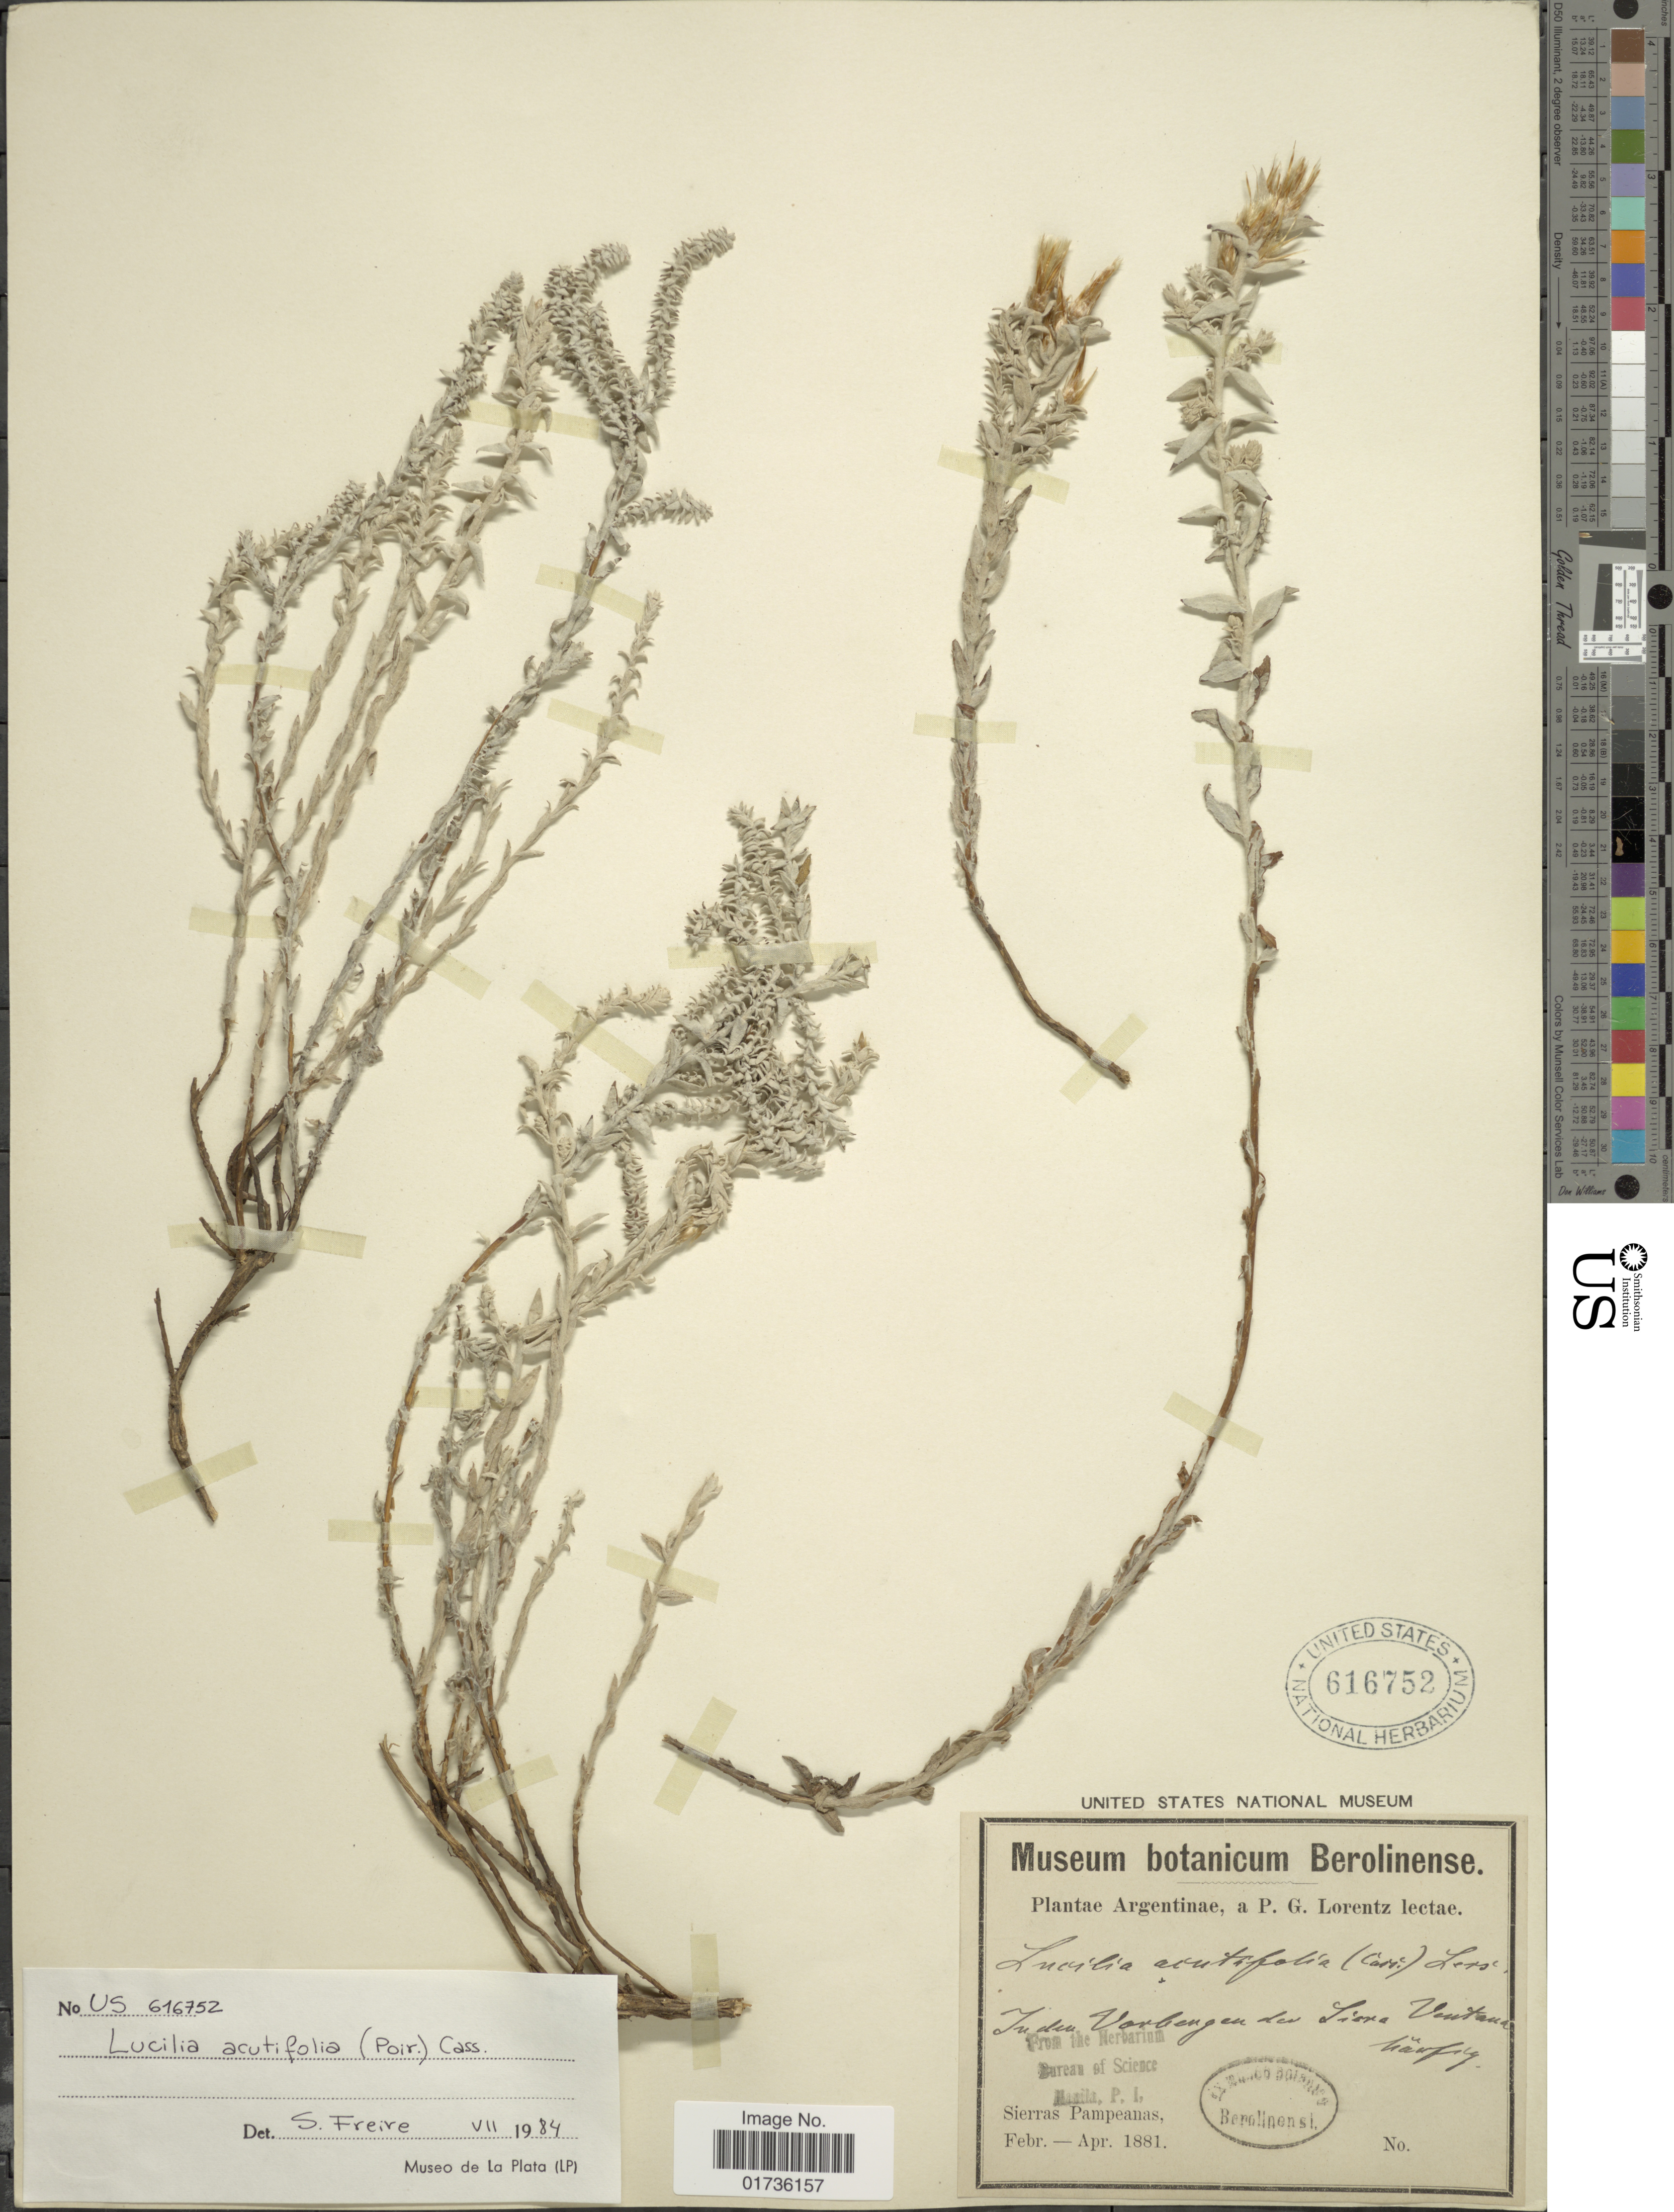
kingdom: Plantae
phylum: Tracheophyta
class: Magnoliopsida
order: Asterales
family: Asteraceae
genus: Lucilia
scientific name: Lucilia acutifolia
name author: (Poir.) Cass.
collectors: P. G. Lorentz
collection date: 1881-02/1881-04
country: Argentina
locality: In den Varnbenge des Sierra Ventana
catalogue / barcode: US 616752